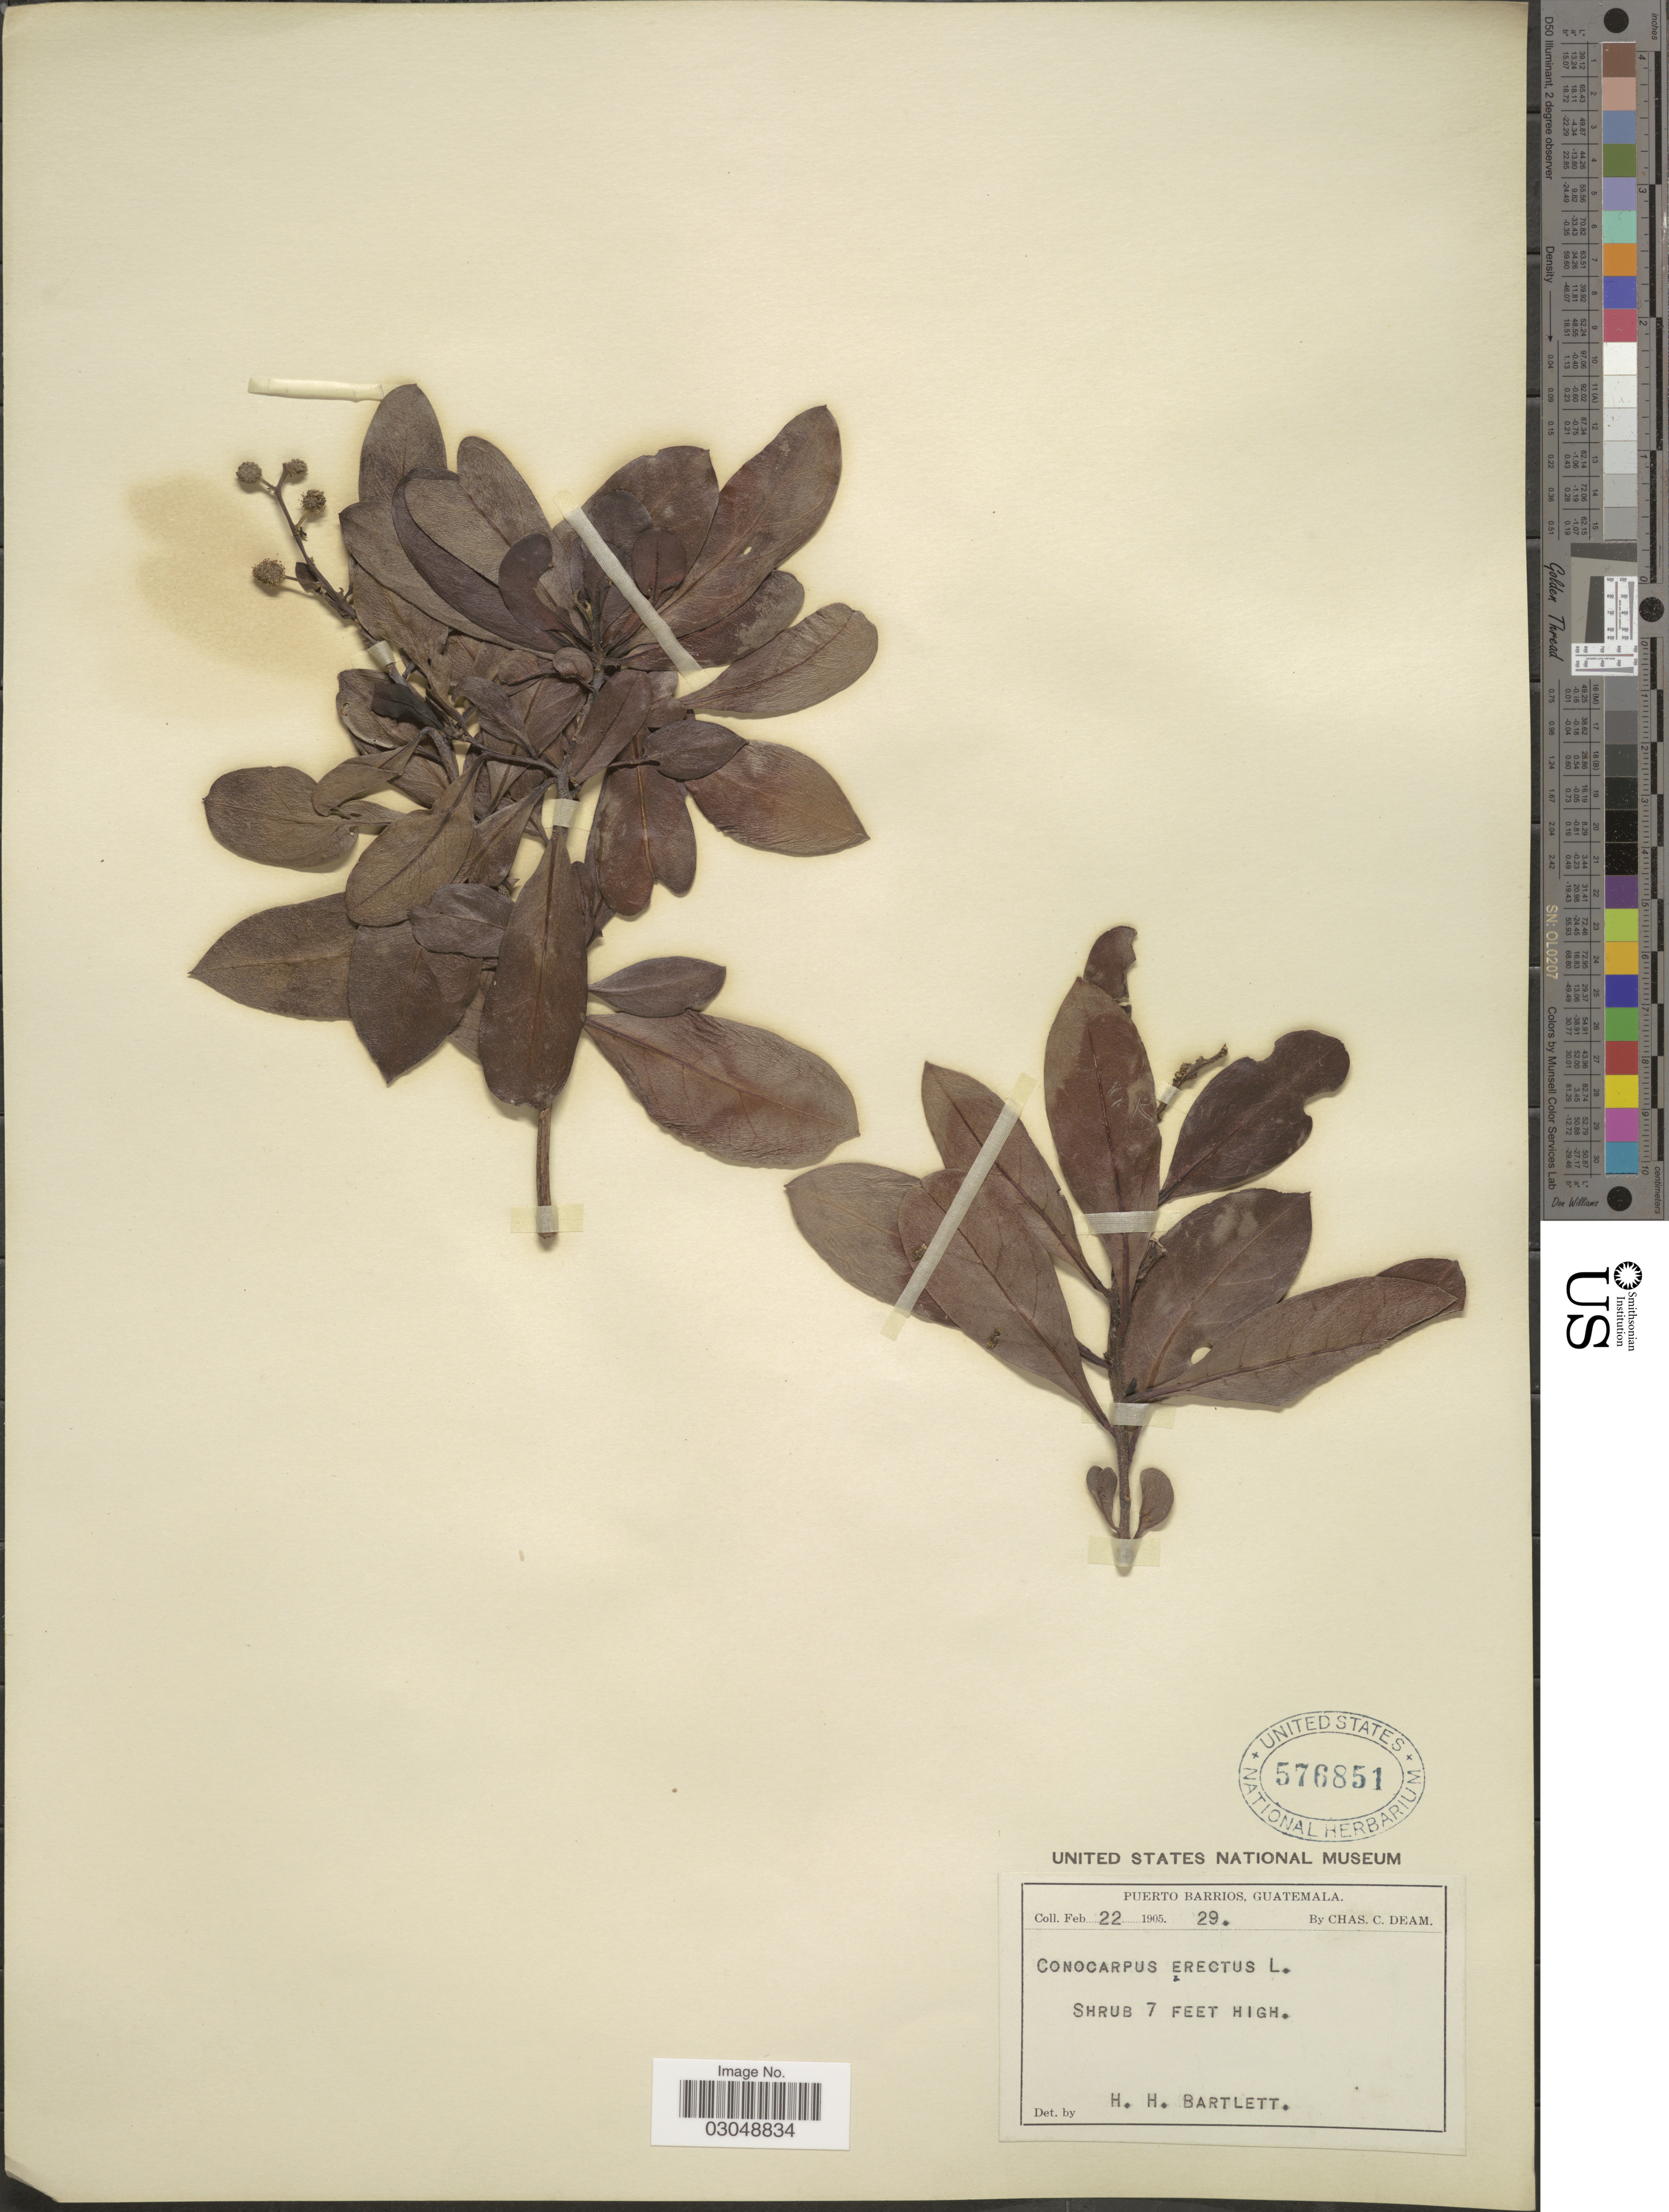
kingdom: Plantae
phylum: Tracheophyta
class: Magnoliopsida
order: Myrtales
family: Combretaceae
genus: Conocarpus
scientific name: Conocarpus erectus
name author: L.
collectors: C. C. Deam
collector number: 29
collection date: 1905-02-22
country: Guatemala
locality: Puerto Barrios.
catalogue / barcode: US 576851